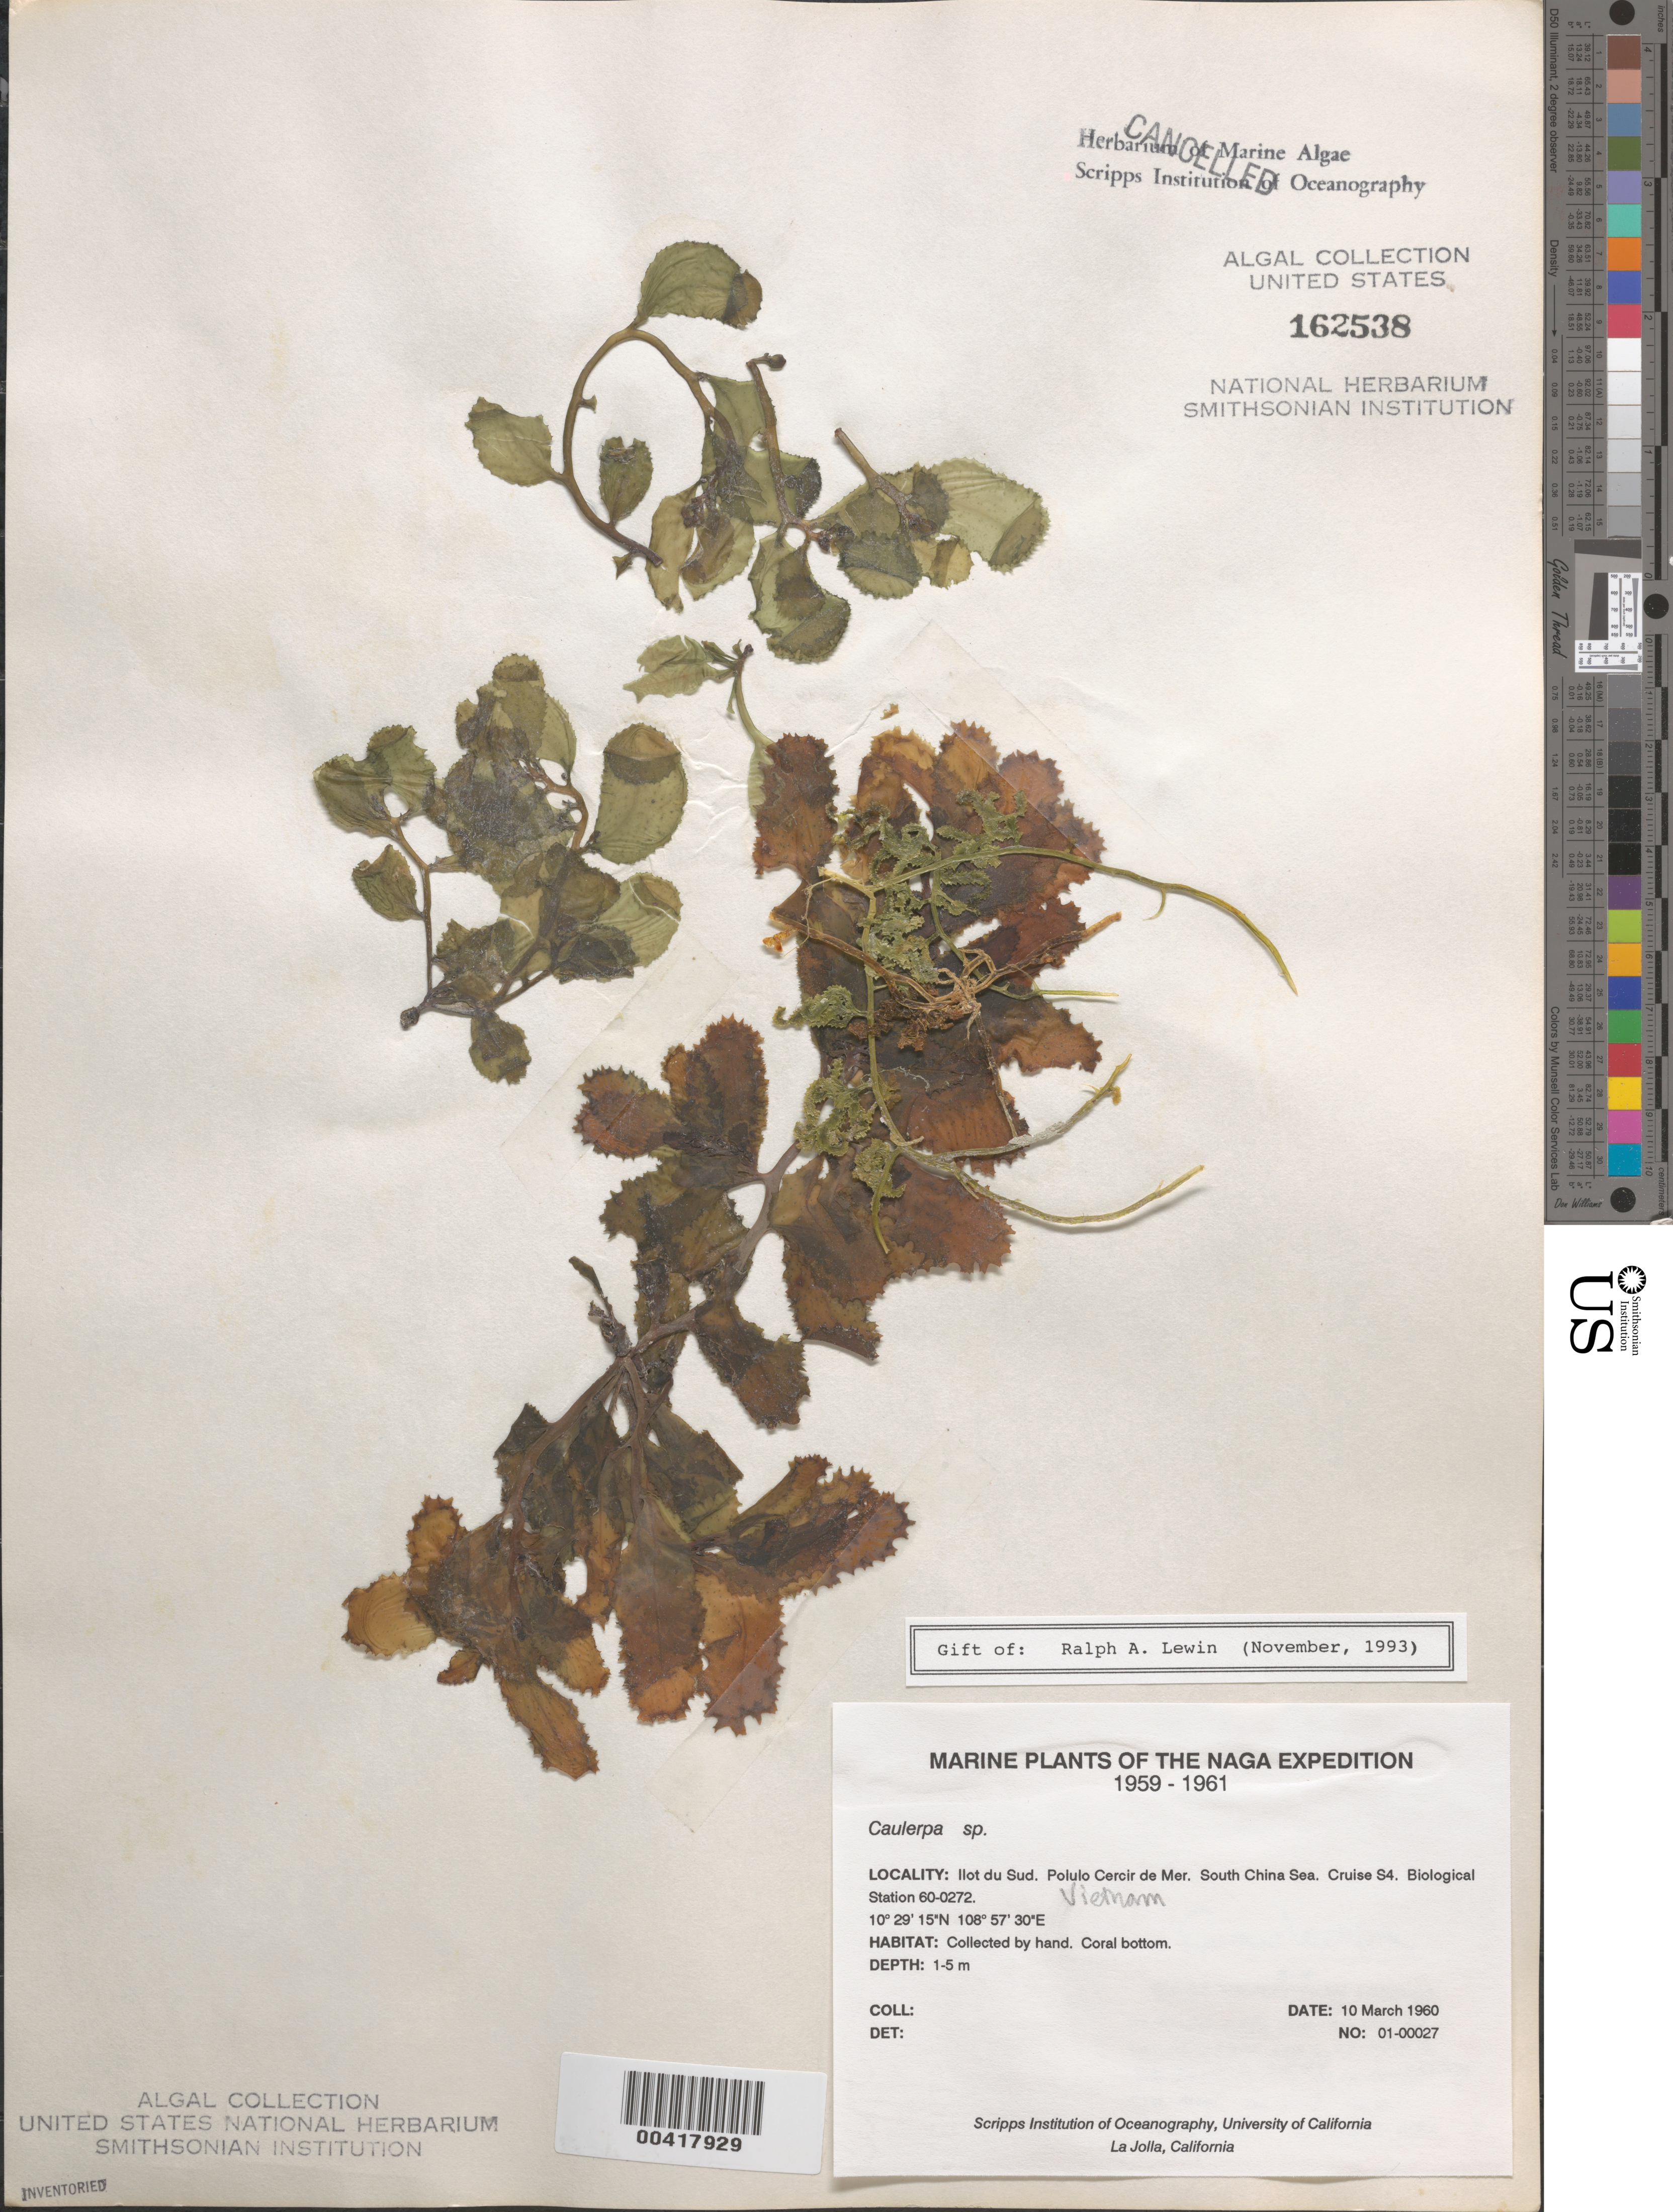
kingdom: Plantae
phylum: Chlorophyta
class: Ulvophyceae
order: Bryopsidales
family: Caulerpaceae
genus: Caulerpa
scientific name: Caulerpa sp.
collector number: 01-00027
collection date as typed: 10 Mar 1960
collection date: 1960-03-10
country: Vietnam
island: Ilot du Sud (Cu Lao Thu)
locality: Poulo Cecir de Mer, South China Sea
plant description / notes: Naga Expedition, 1959-1961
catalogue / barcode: US 162538